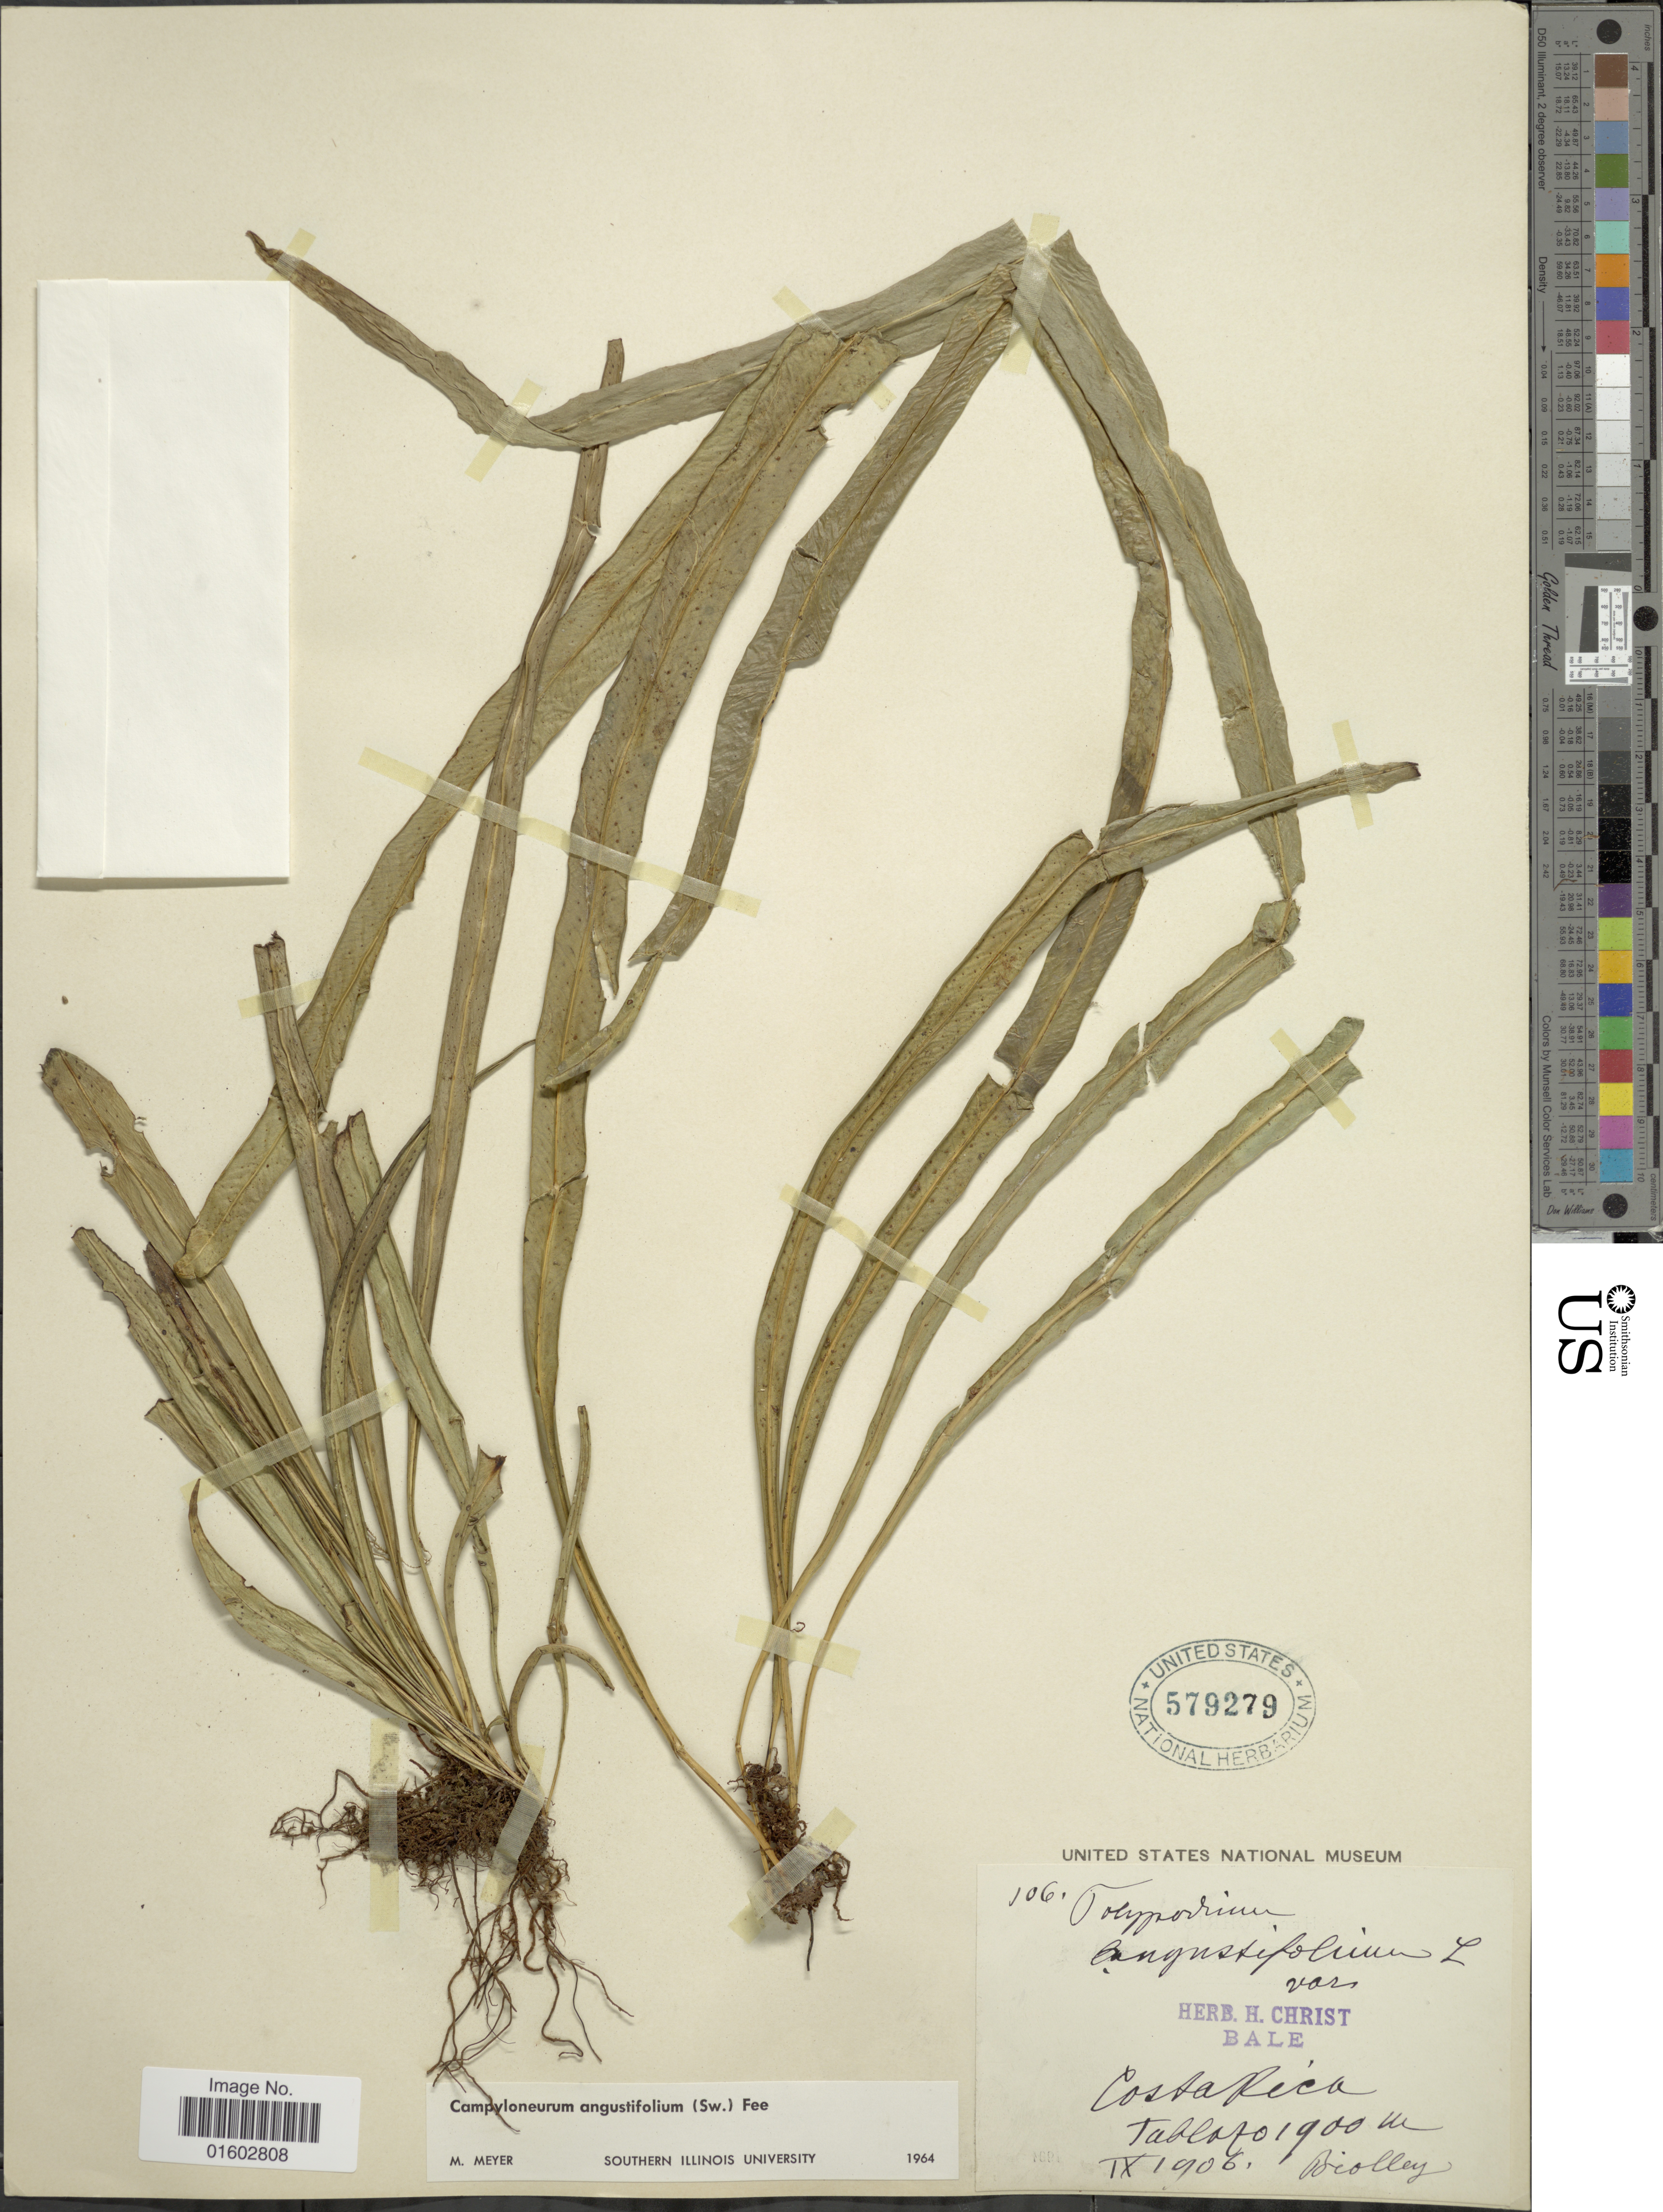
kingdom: Plantae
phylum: Tracheophyta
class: Polypodiopsida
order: Polypodiales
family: Polypodiaceae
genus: Campyloneurum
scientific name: Campyloneurum angustifolium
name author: (Sw.) Fée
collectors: P. Biolley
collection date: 1906-09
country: Costa Rica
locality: Tablazo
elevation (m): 1900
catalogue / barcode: US 579279